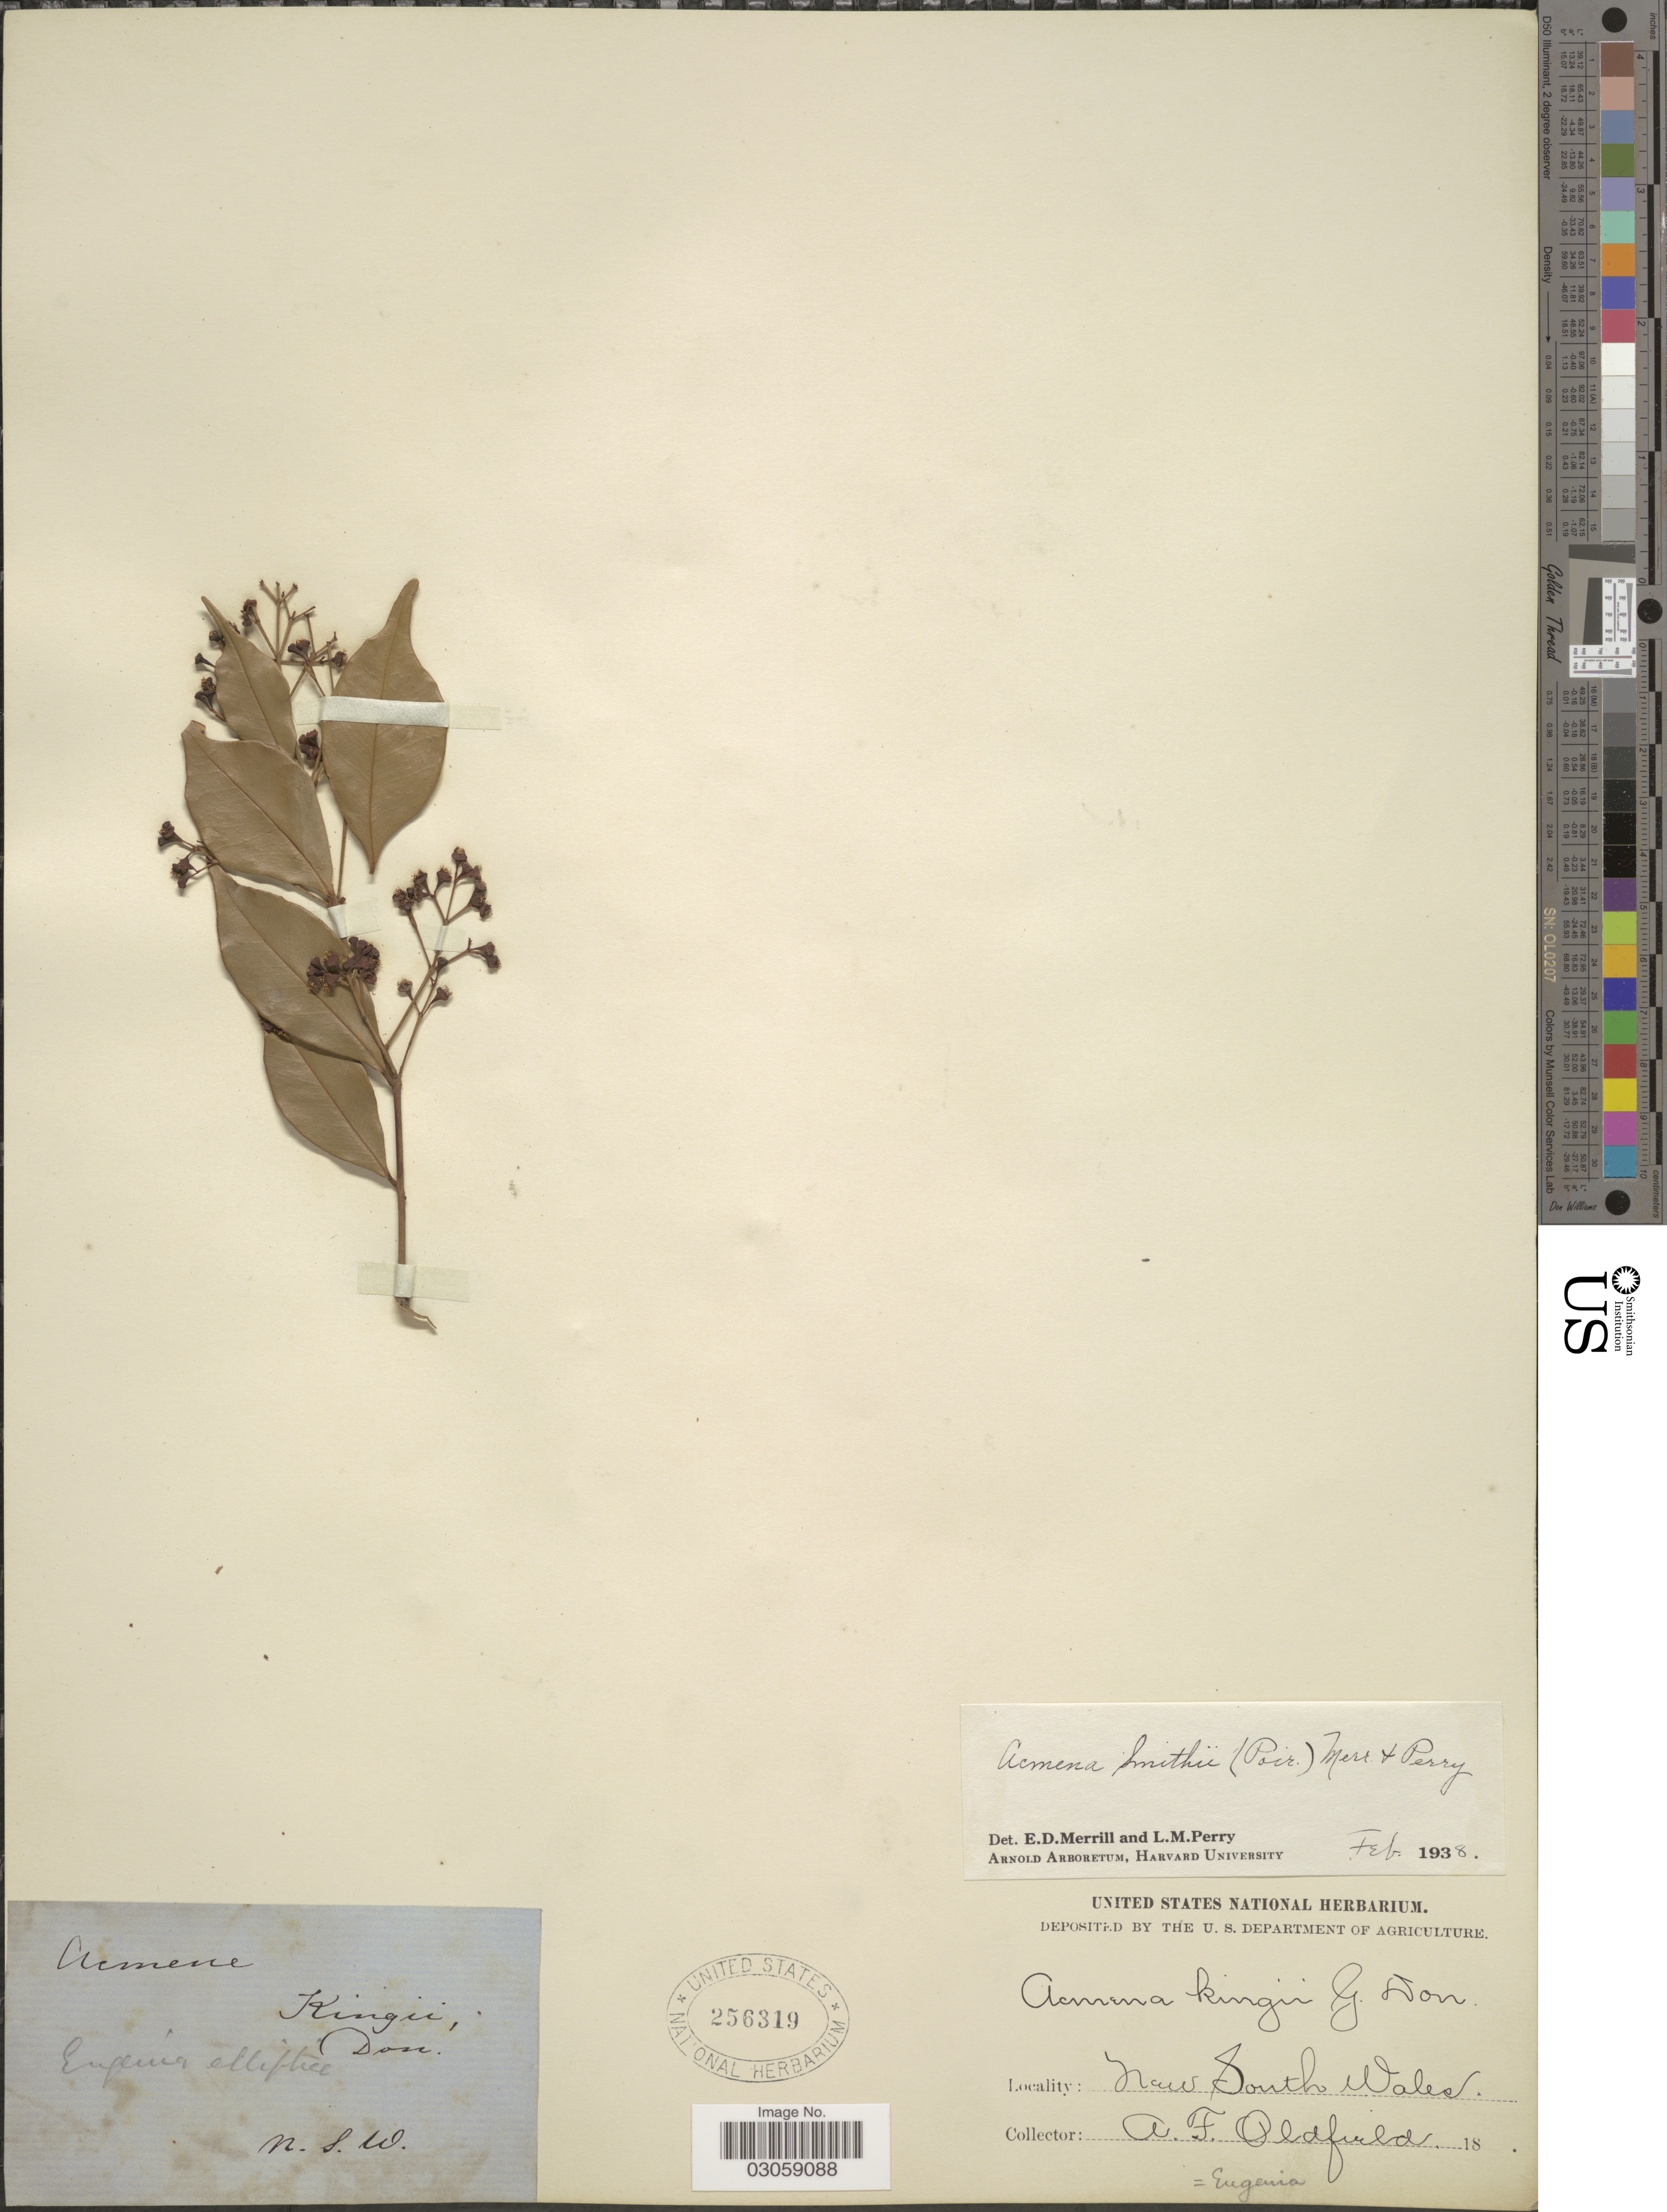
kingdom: Plantae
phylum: Tracheophyta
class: Magnoliopsida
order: Myrtales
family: Myrtaceae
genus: Syzygium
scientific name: Syzygium smithii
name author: (Poir.) Nied.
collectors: A. Oldfield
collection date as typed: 18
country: Australia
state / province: New South Wales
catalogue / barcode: US 256319